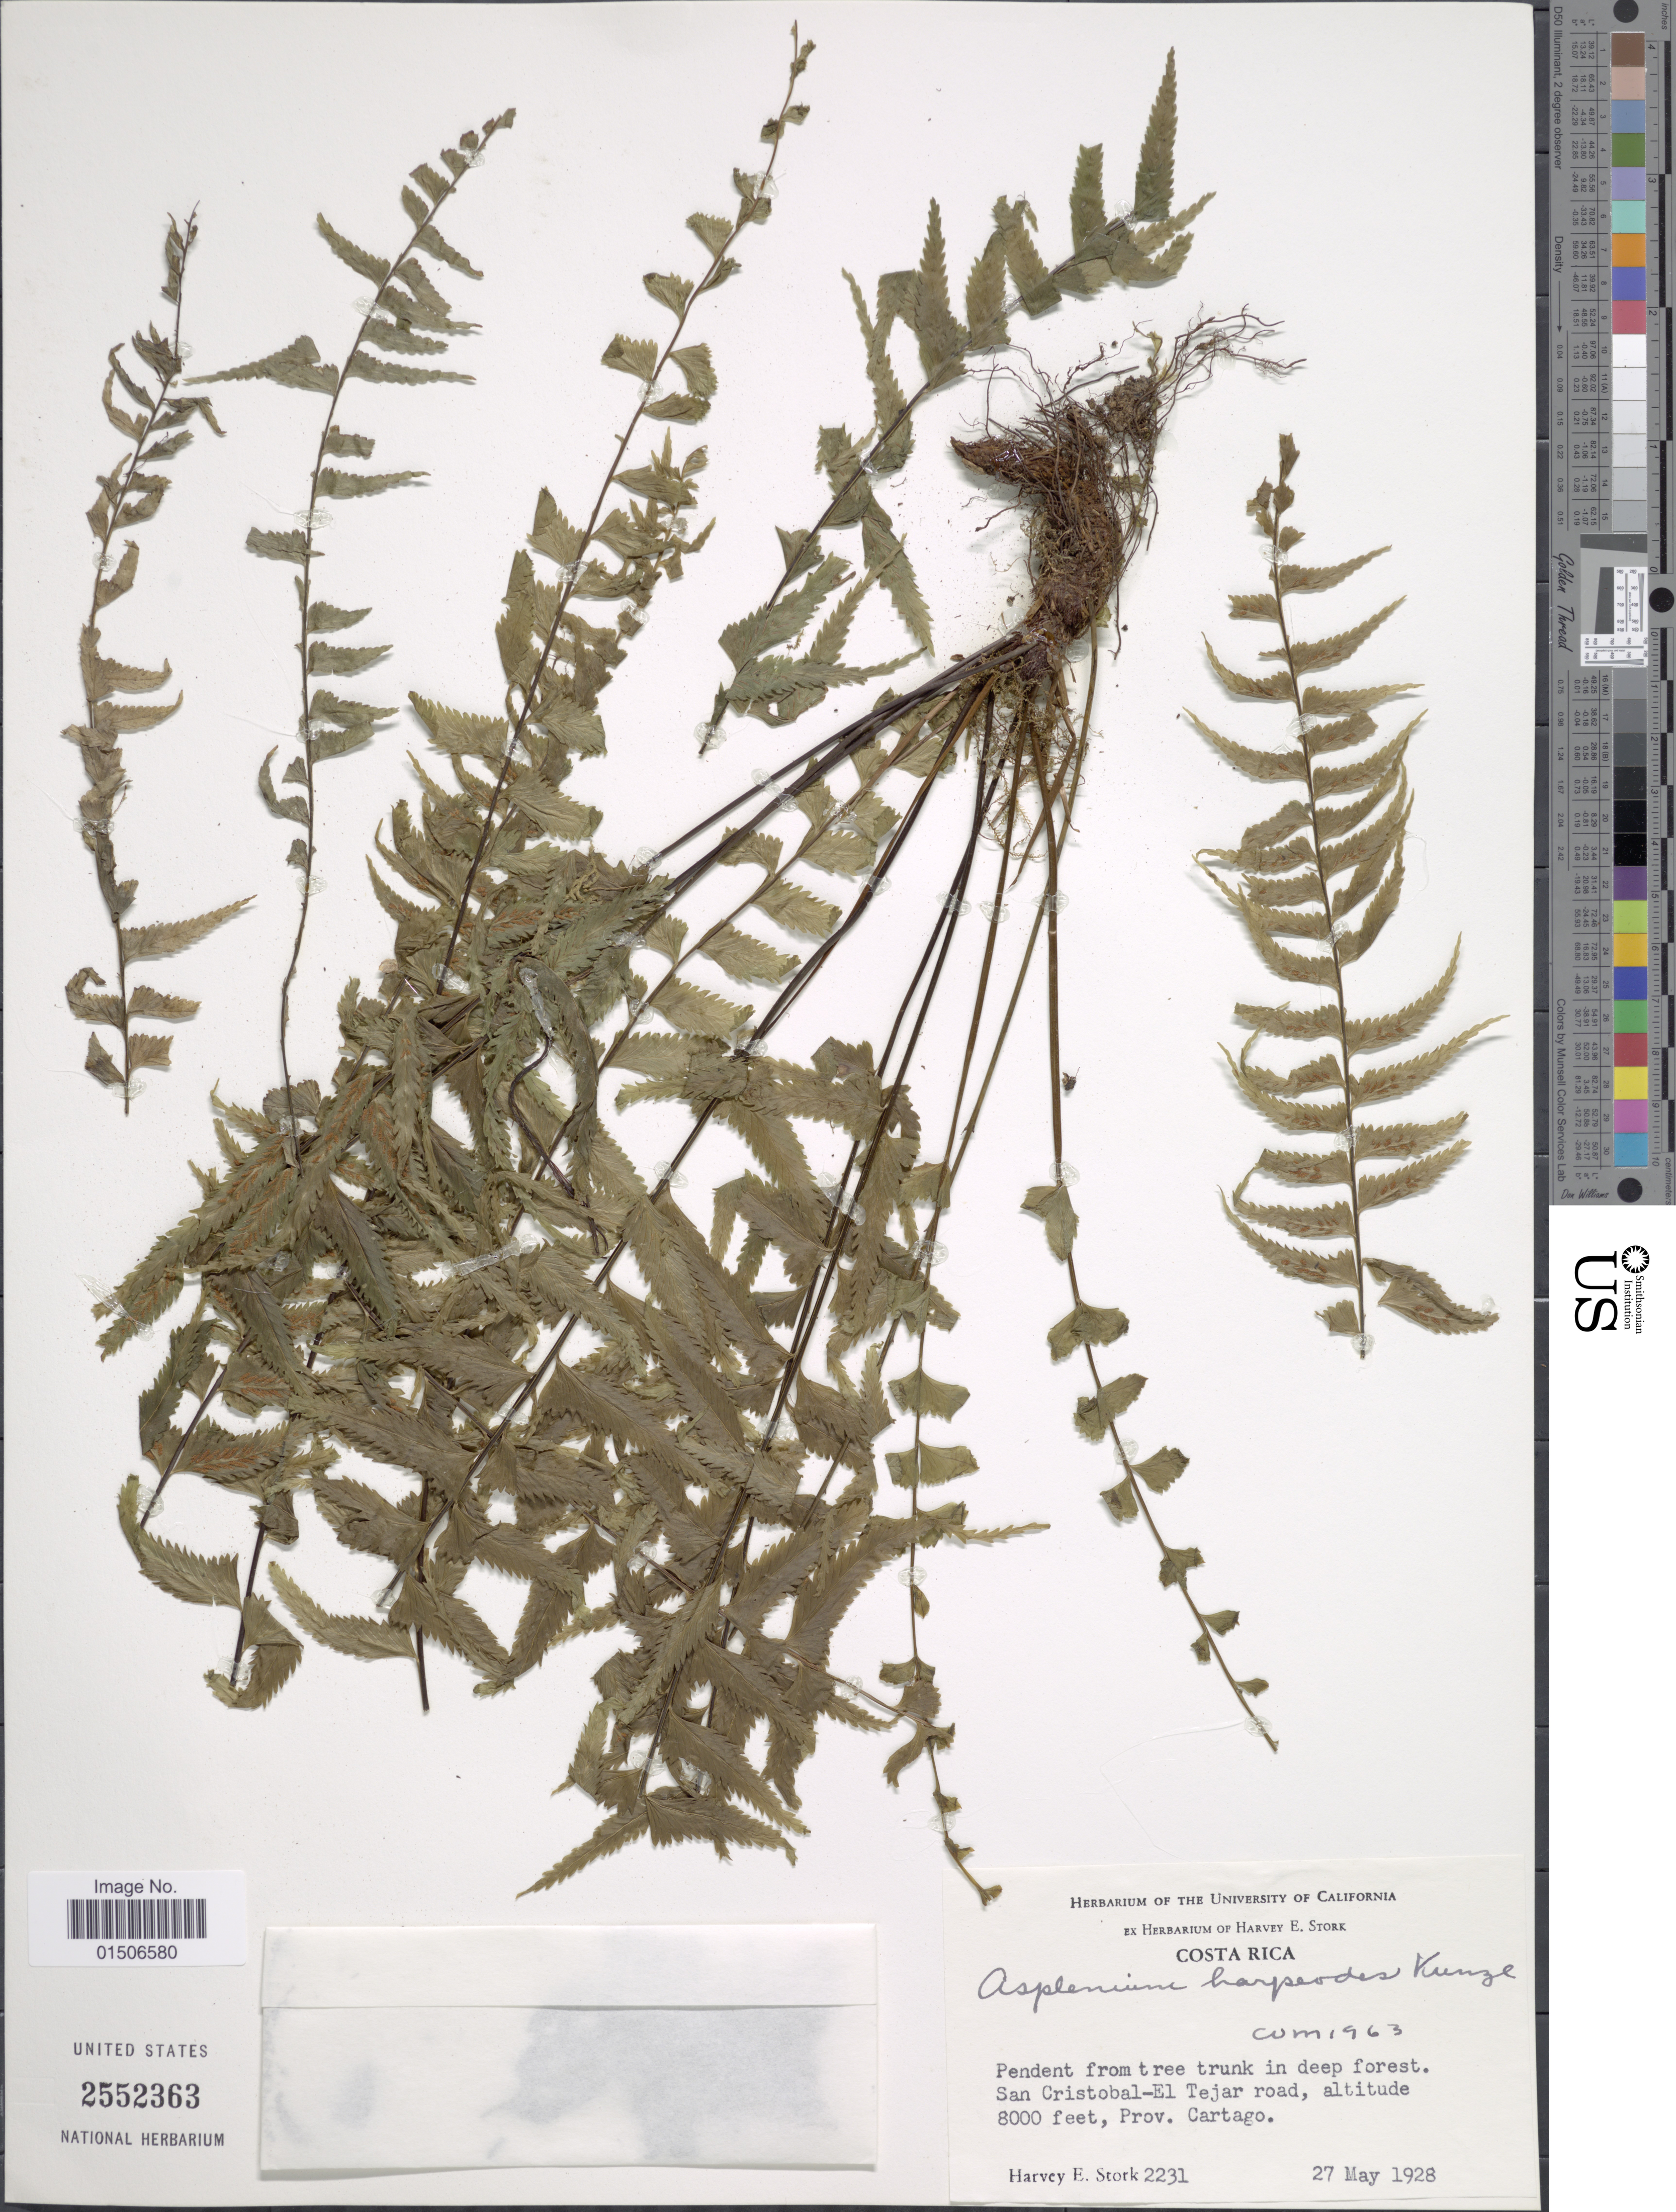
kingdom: Plantae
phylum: Tracheophyta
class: Polypodiopsida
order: Polypodiales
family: Aspleniaceae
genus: Asplenium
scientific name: Asplenium harpeodes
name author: Kunze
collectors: H. E. Stork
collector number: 2231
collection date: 1928-05-27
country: Costa Rica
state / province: Cartago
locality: San Critobal-El Tejar road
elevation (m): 2438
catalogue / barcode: US 2552363